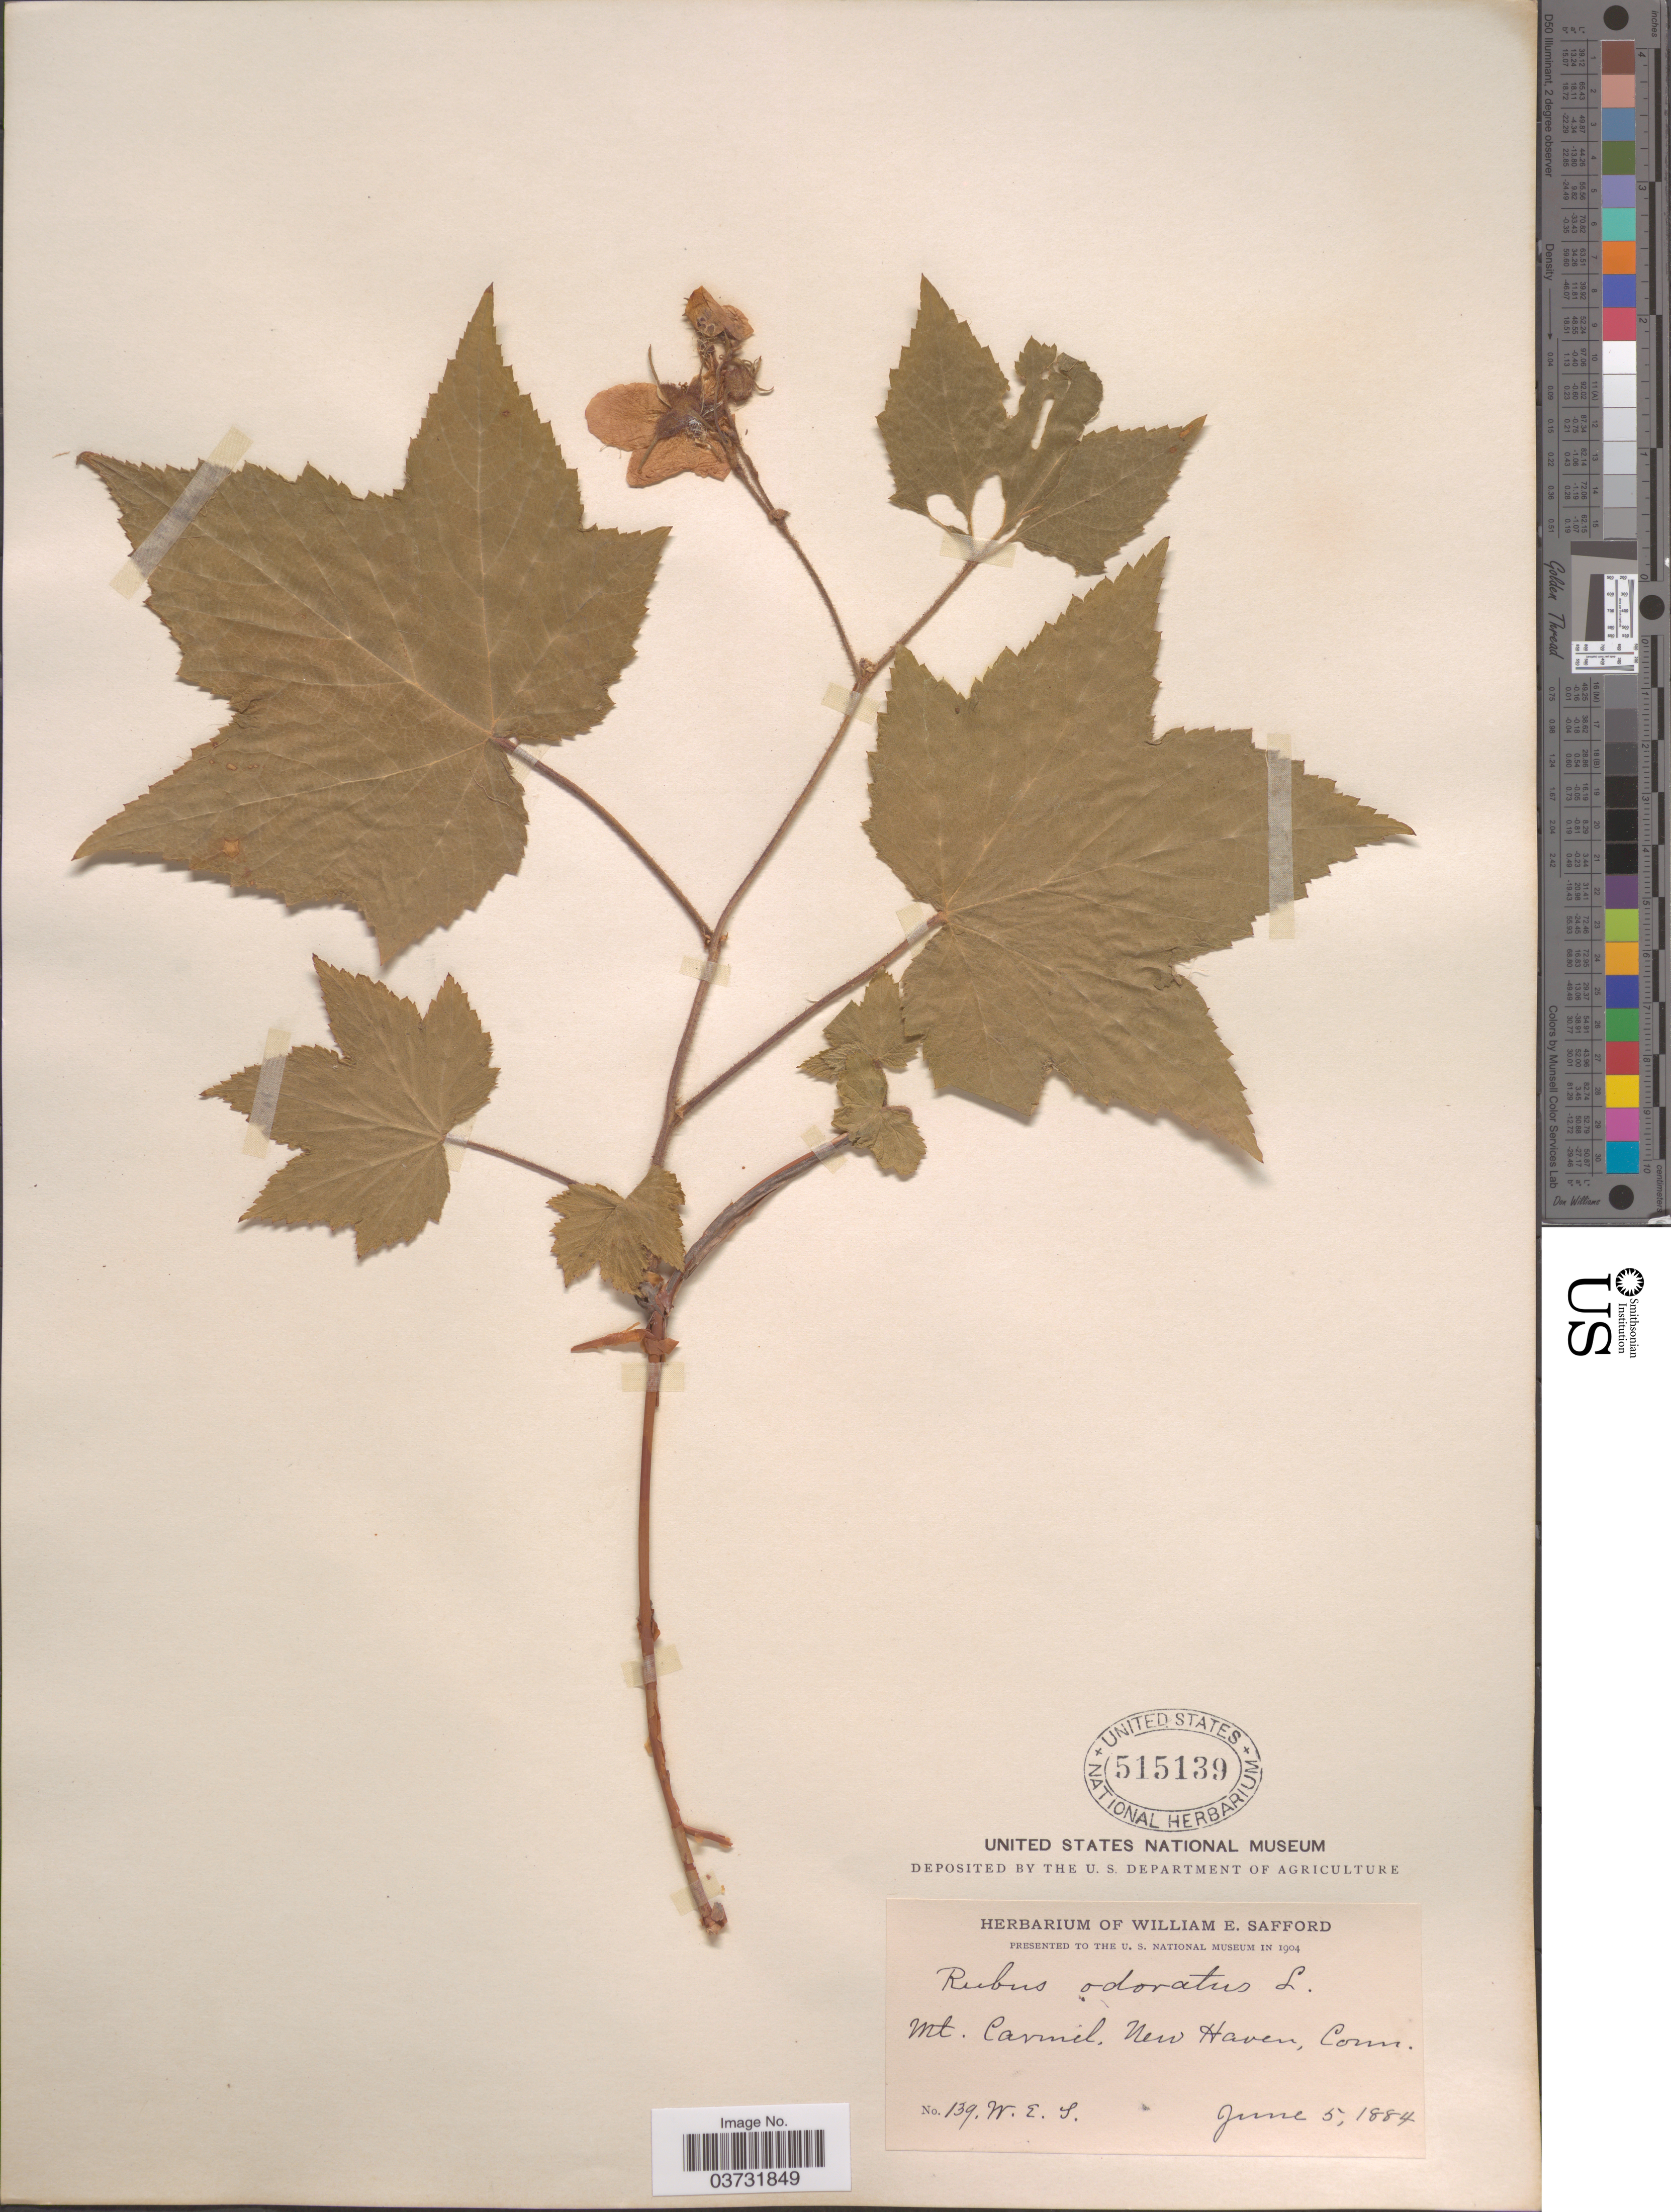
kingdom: Plantae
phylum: Tracheophyta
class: Magnoliopsida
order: Rosales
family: Rosaceae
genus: Rubus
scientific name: Rubus odoratus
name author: L.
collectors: W. E. Safford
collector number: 139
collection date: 1884-06-05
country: United States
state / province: Connecticut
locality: Mt. Carmel, New Haven.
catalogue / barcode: US 515139